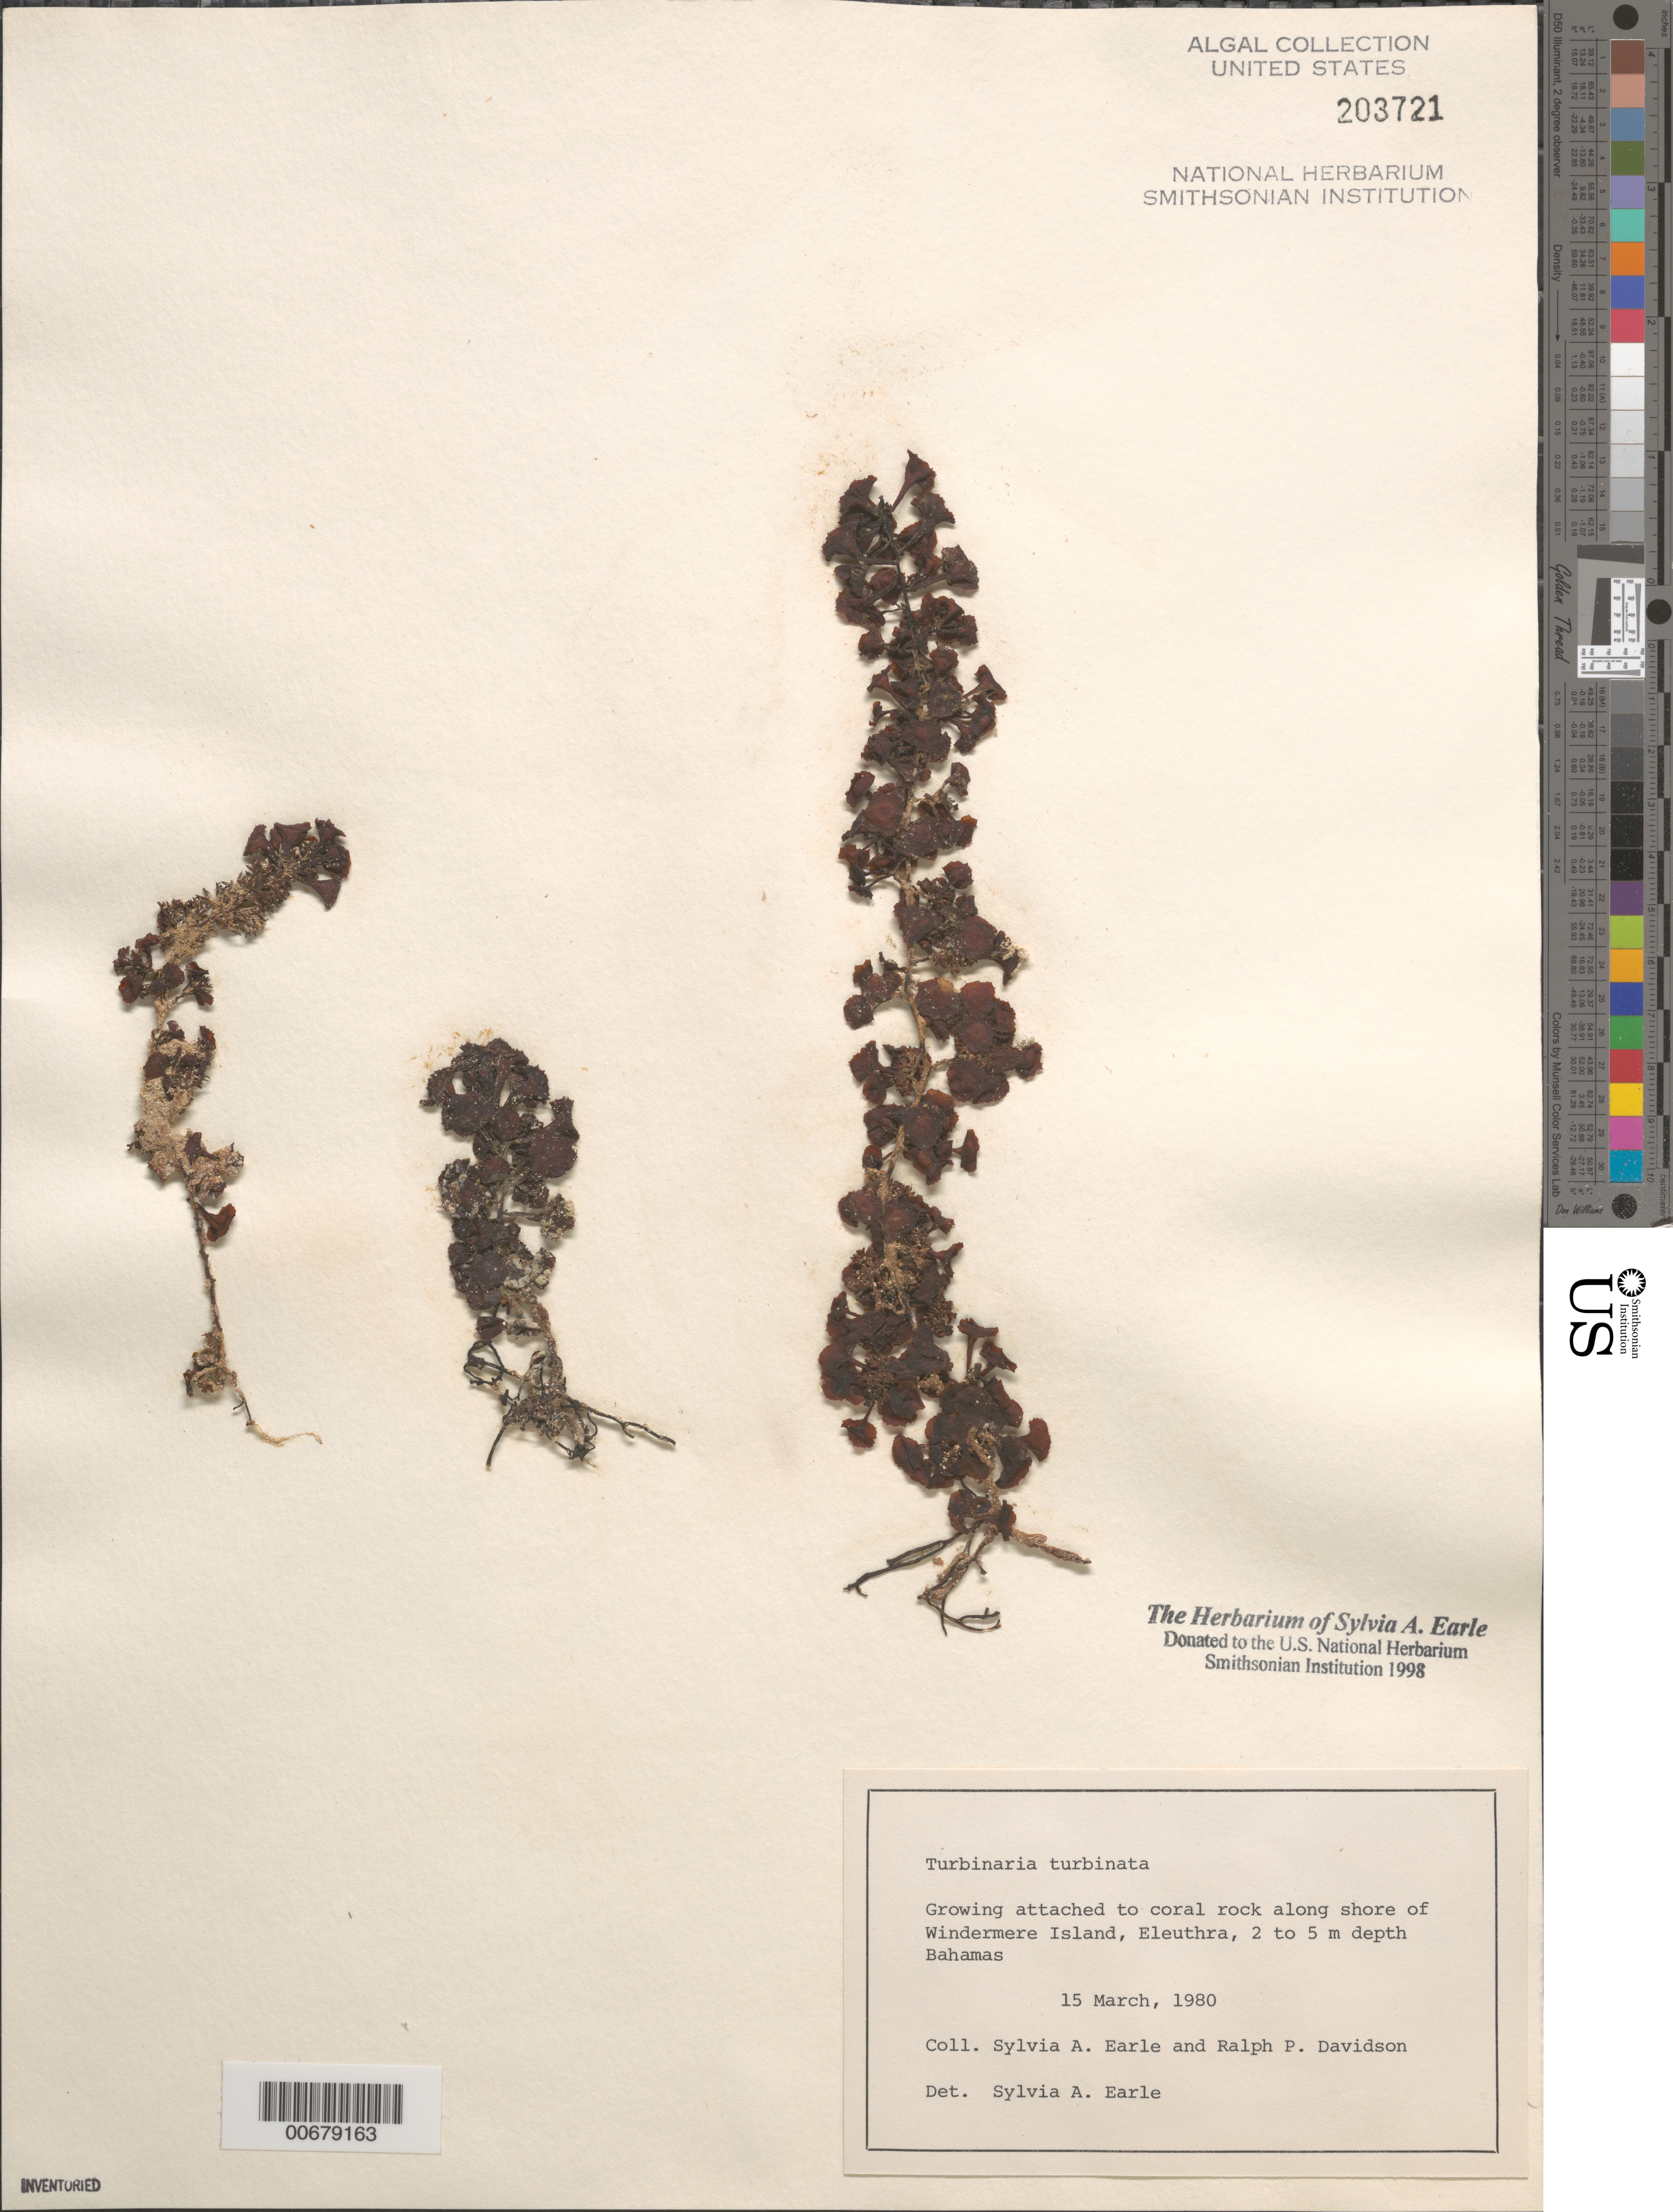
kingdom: Chromista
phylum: Ochrophyta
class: Phaeophyceae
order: Fucales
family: Sargassaceae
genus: Turbinaria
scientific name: Turbinaria turbinata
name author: (L.) Kuntze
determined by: Earle, S. A.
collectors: S. A. Earle & R. Davidson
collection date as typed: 15 Mar 1980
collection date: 1980-03-15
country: Bahamas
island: Eleuthera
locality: Windermere Island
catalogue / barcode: US 203721